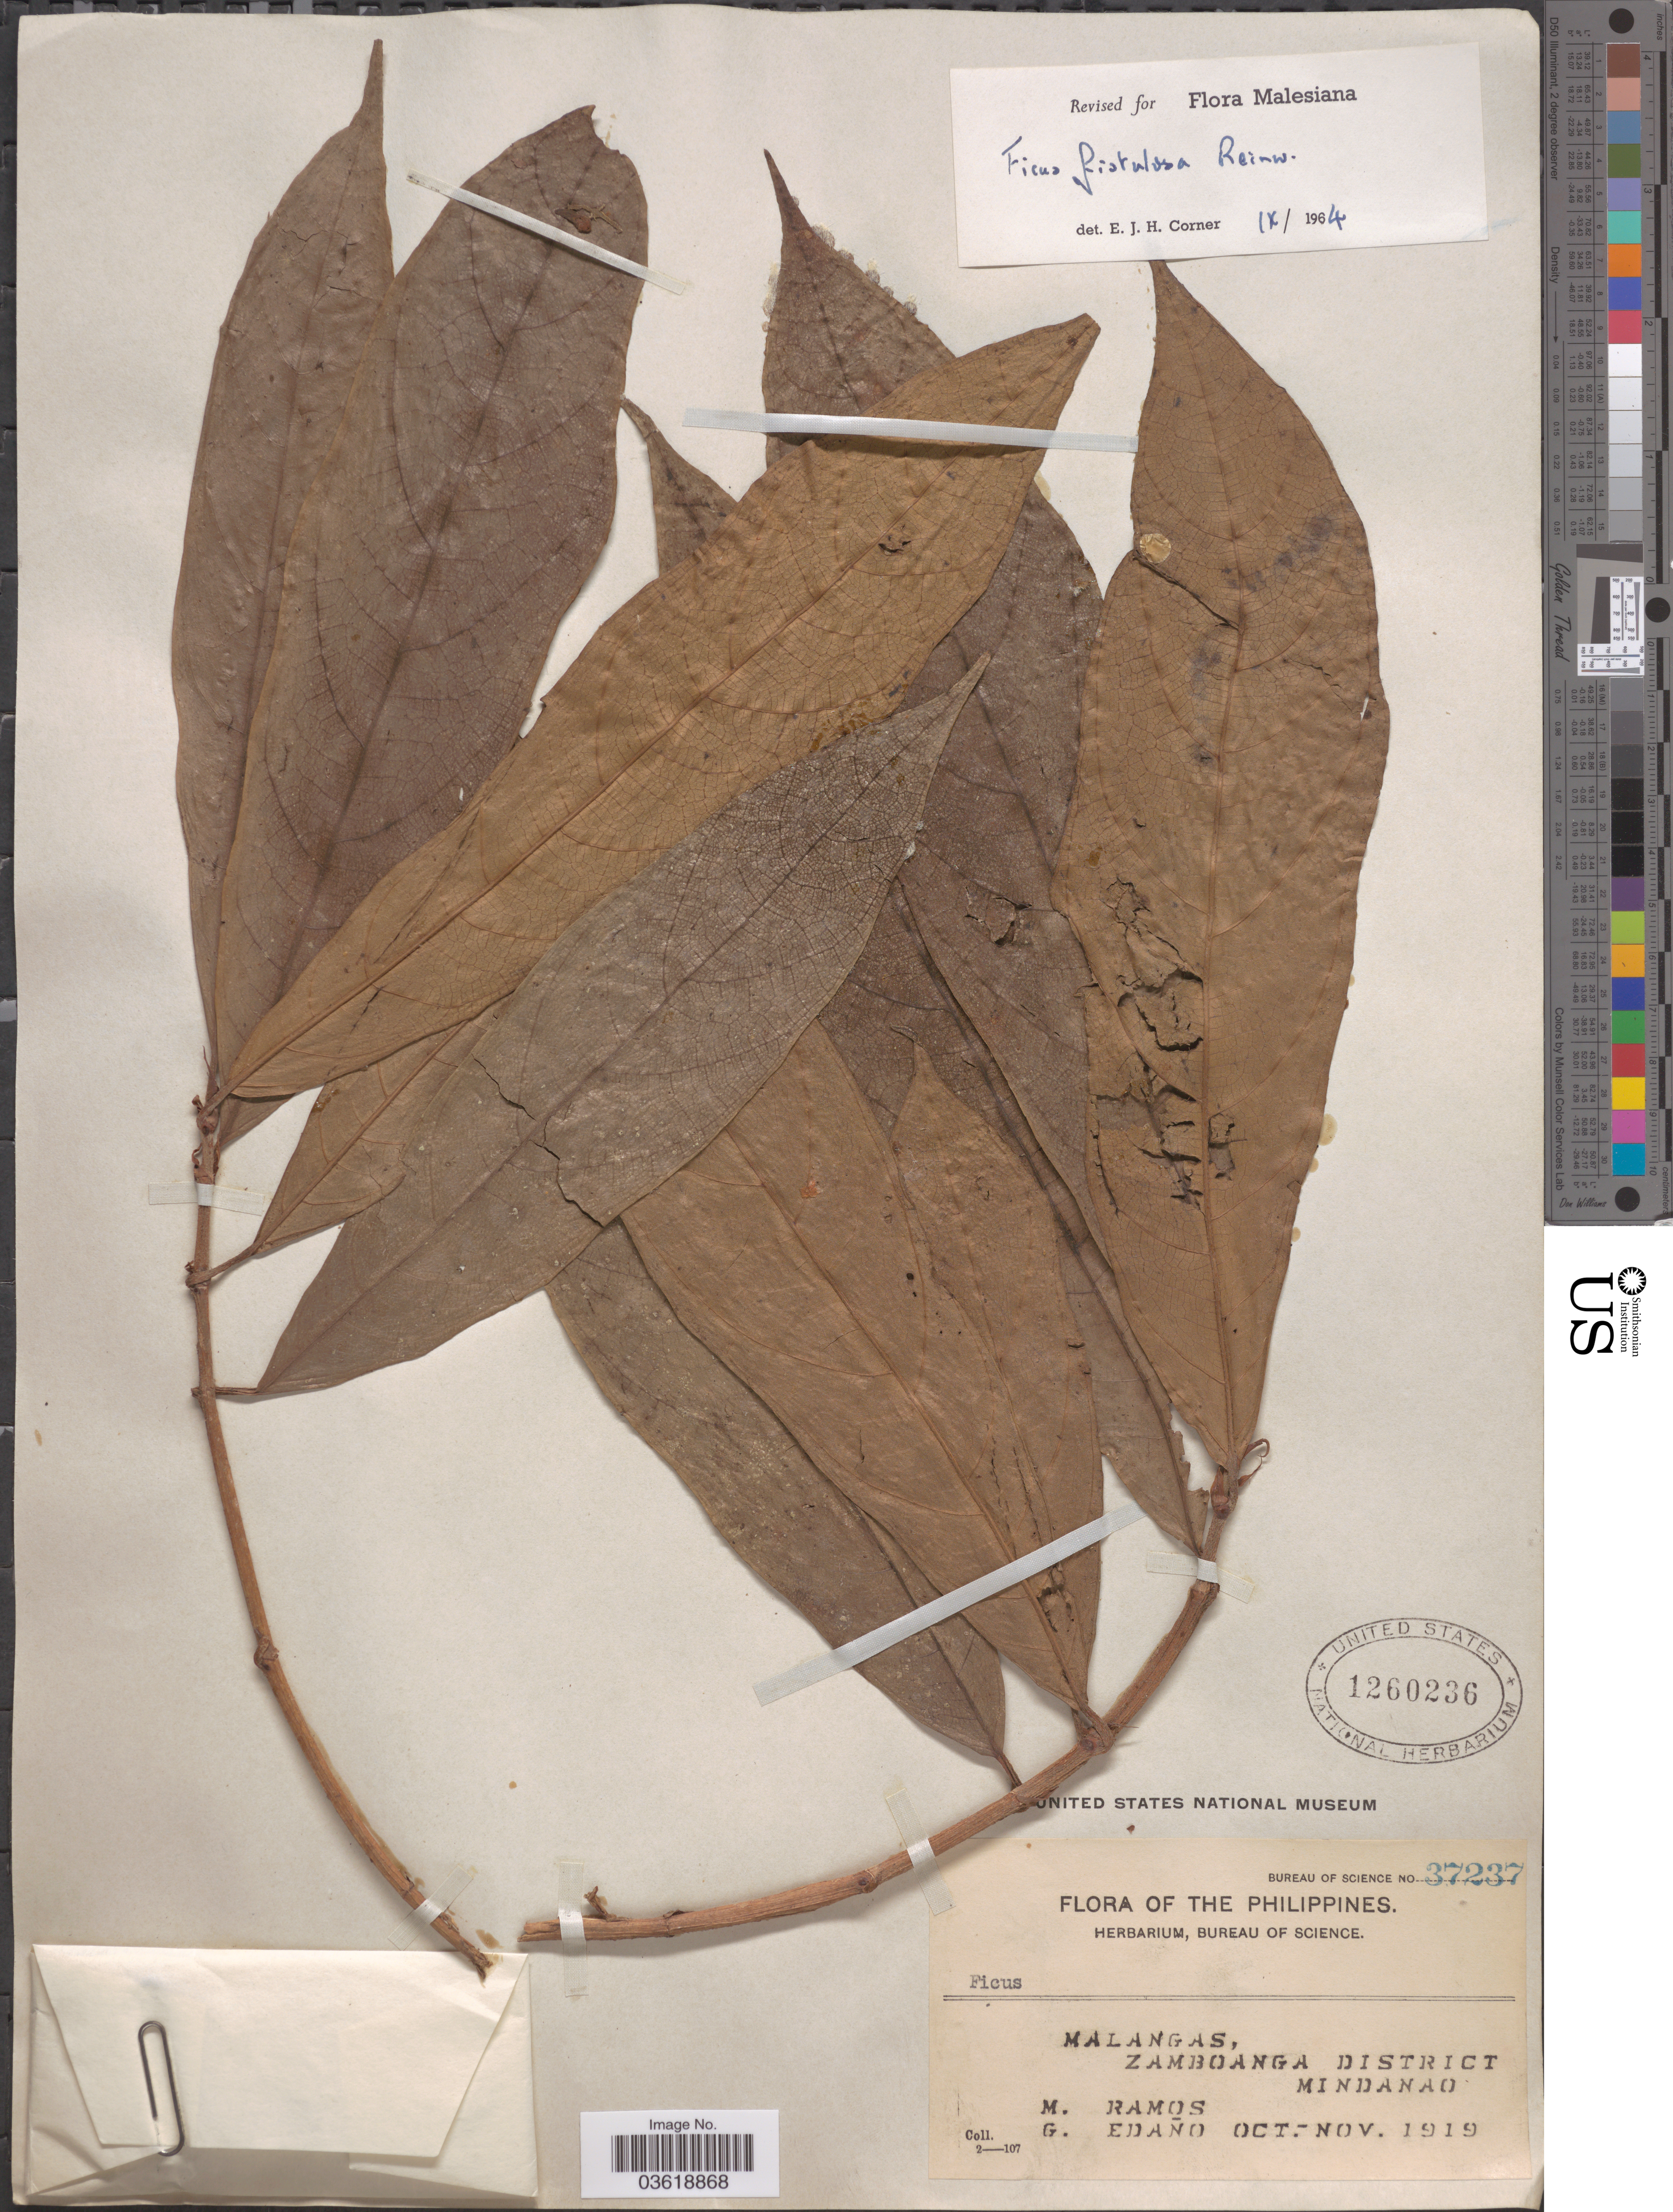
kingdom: Plantae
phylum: Tracheophyta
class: Magnoliopsida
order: Rosales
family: Moraceae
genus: Ficus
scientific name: Ficus fistulosa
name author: Reinw. ex Blume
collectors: M. Ramos & G. Edaño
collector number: Bureau of Science 37237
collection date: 1919-10/1919-11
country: Philippines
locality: Malangas, Zamboanga District, Mindanao.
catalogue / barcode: US 1260236